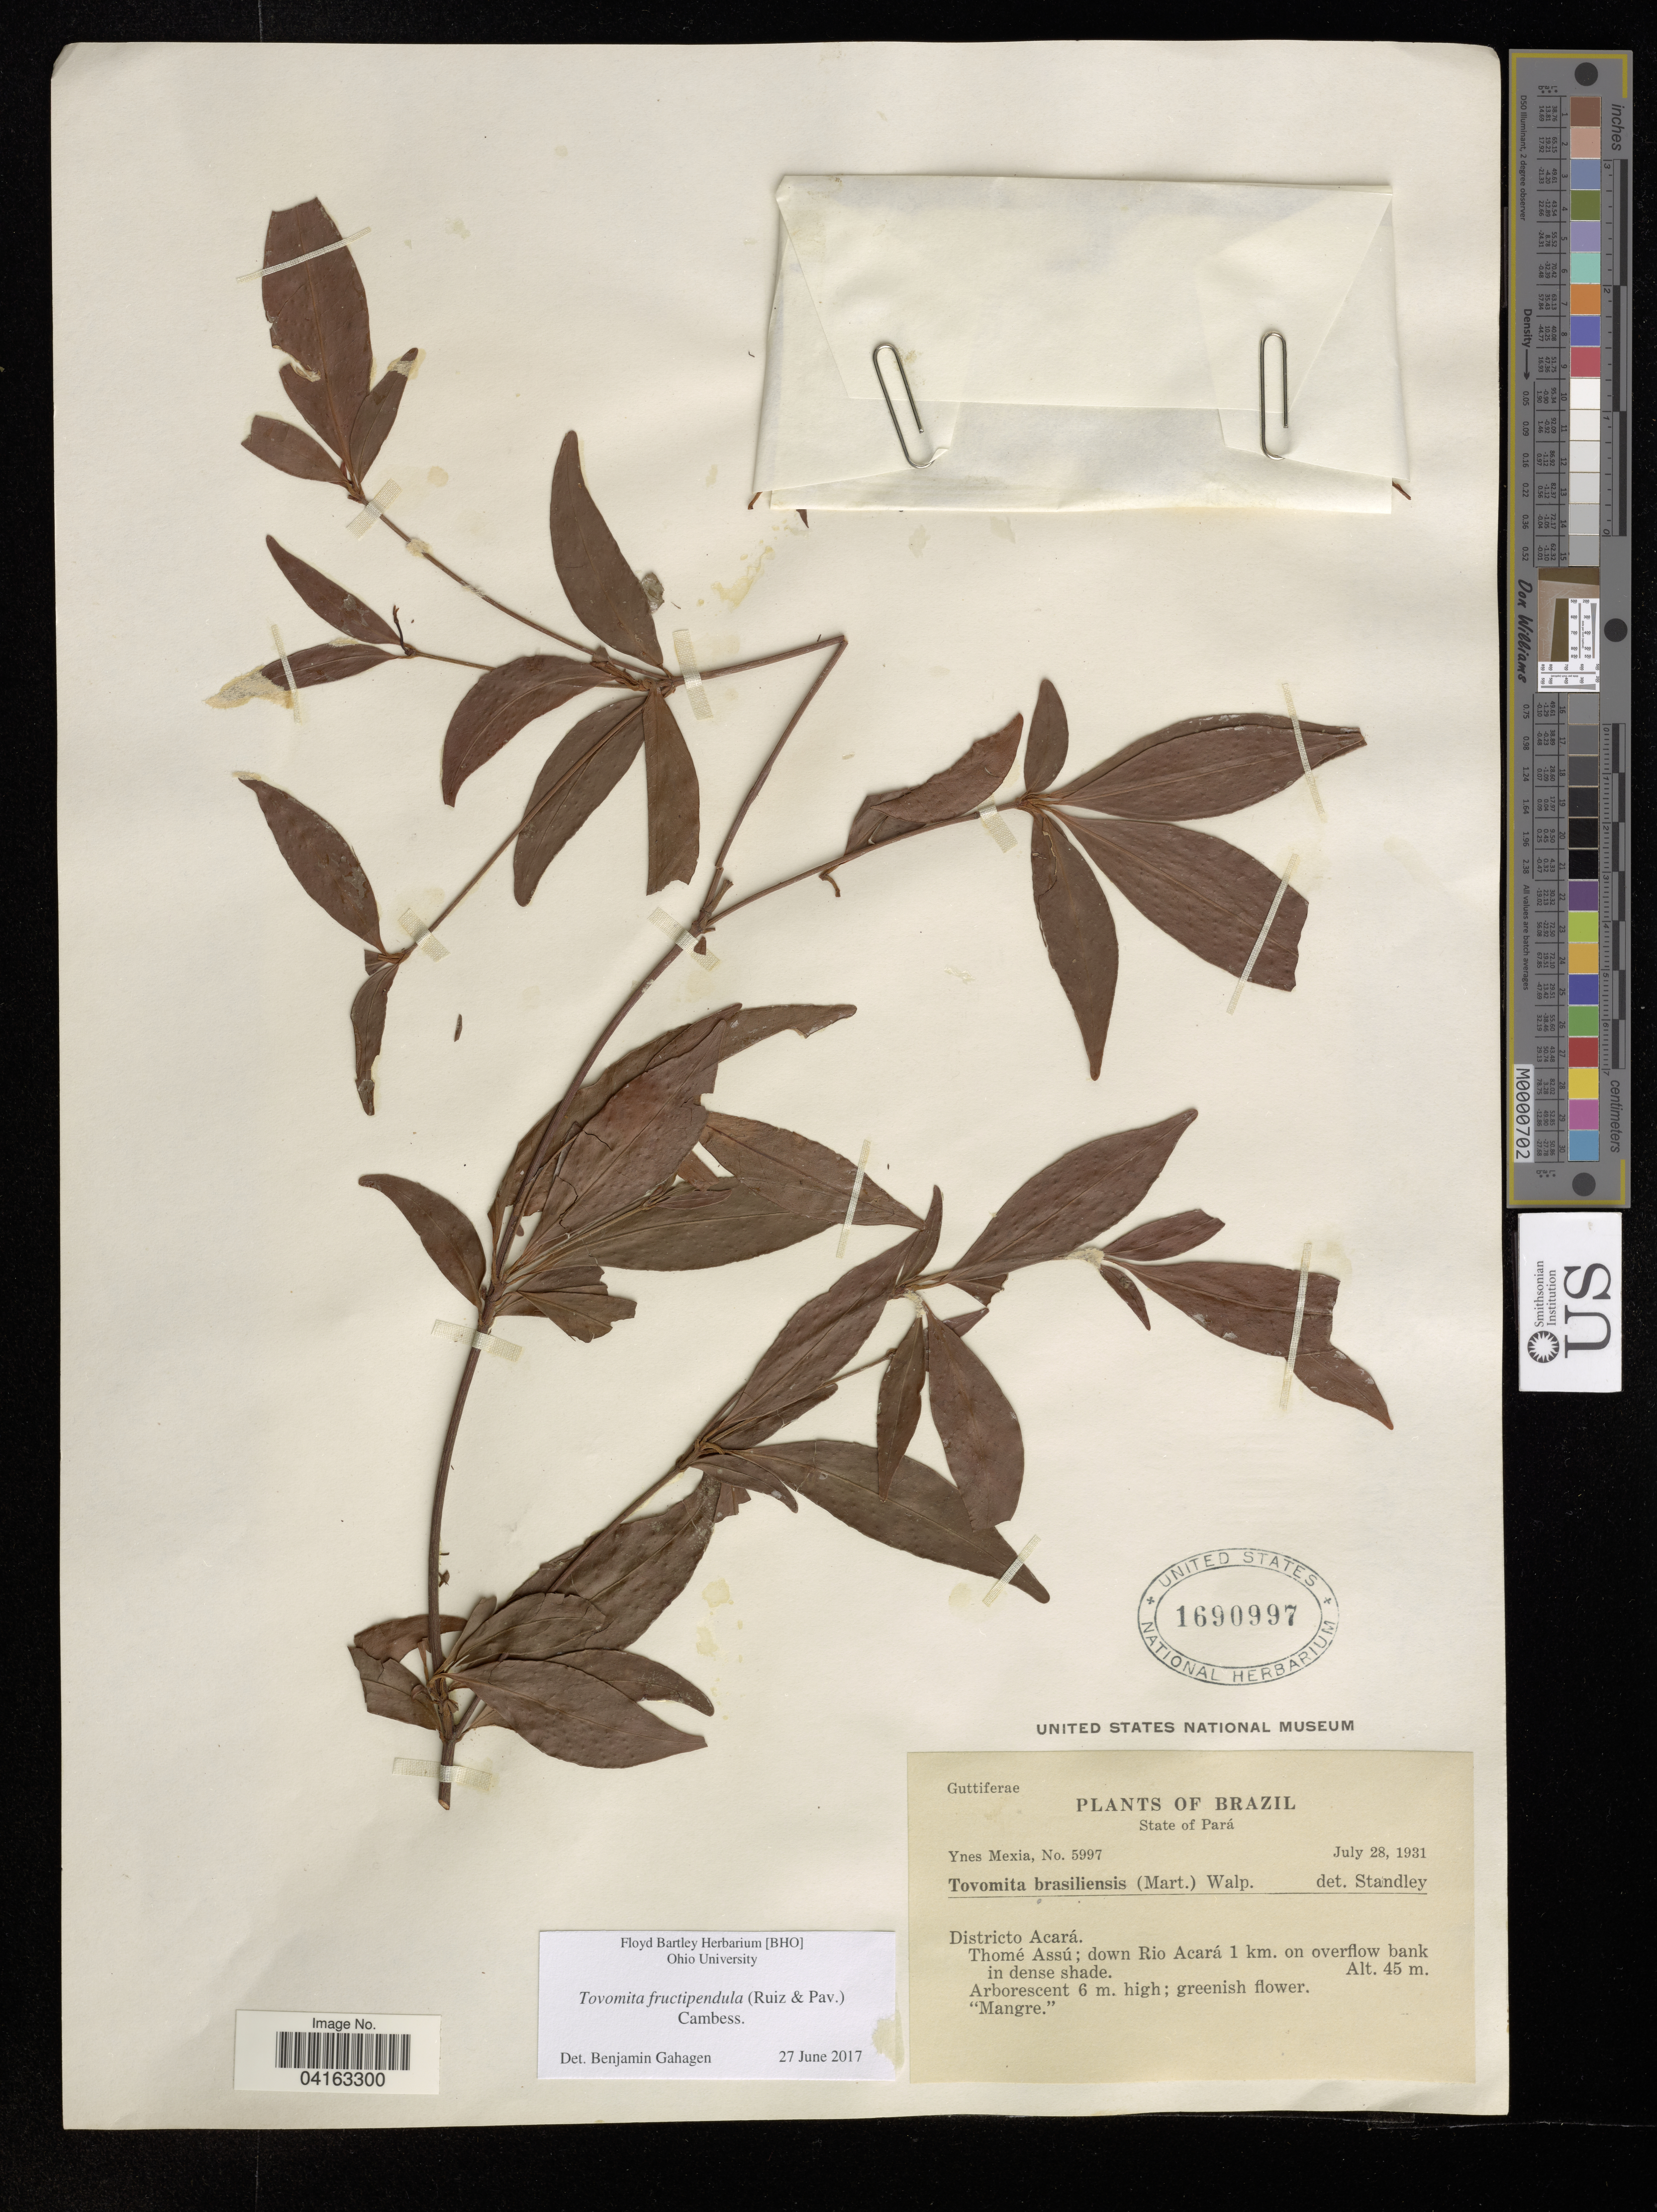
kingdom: Plantae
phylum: Tracheophyta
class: Magnoliopsida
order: Malpighiales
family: Clusiaceae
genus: Tovomita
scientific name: Tovomita fructipendula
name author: (Ruiz & Pav.) Cambess.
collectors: Y. Mexia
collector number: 5997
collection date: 1931-07-28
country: Brazil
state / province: Pará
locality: Districto Acará. Thomé Assú; down Rio Acará 1 km.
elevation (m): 45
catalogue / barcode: US 1690997